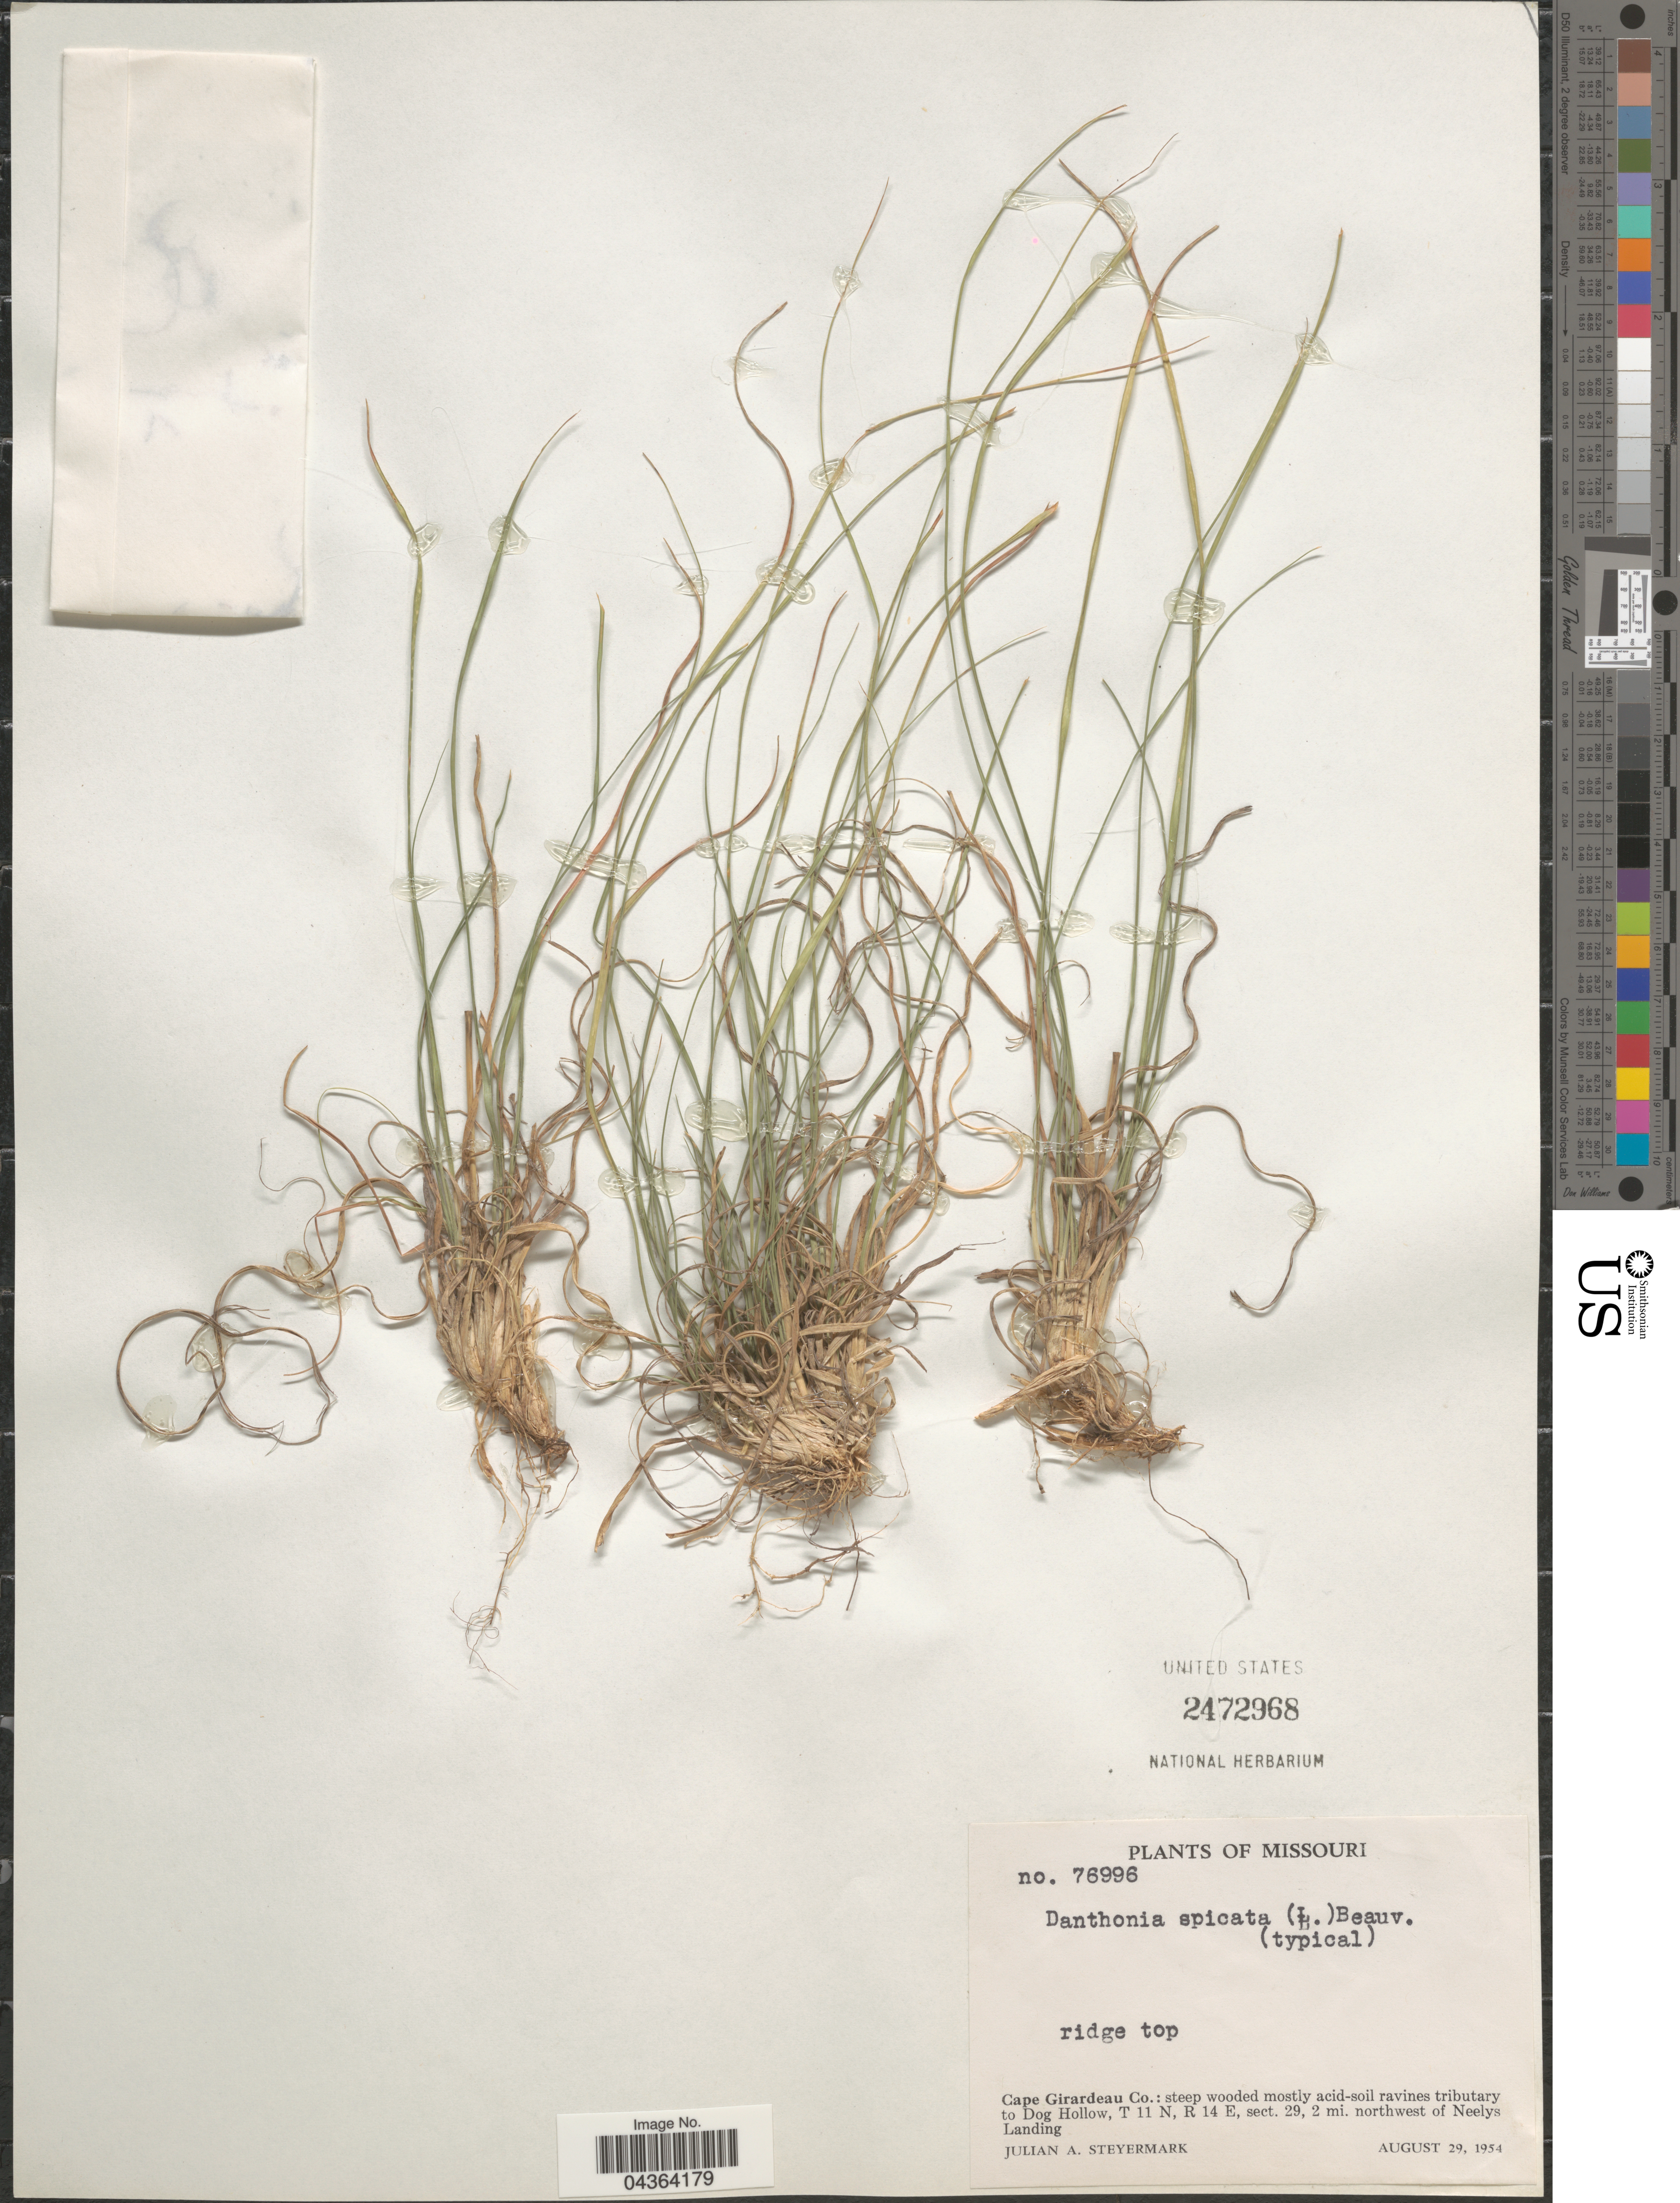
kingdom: Plantae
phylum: Tracheophyta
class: Liliopsida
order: Poales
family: Poaceae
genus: Danthonia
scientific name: Danthonia spicata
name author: (L.) P. Beauv. ex Roem. & Schult.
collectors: J. Steyermark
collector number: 76996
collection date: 1954-08-29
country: United States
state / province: Missouri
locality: Cape Girardeau Co.: steep wooded mostly acid-soil ravines tributary to Dog Hollow, T 11 N, R 14 E, sect. 29, 2 mi. northwest of Neelys Landing.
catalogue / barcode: US 2472968